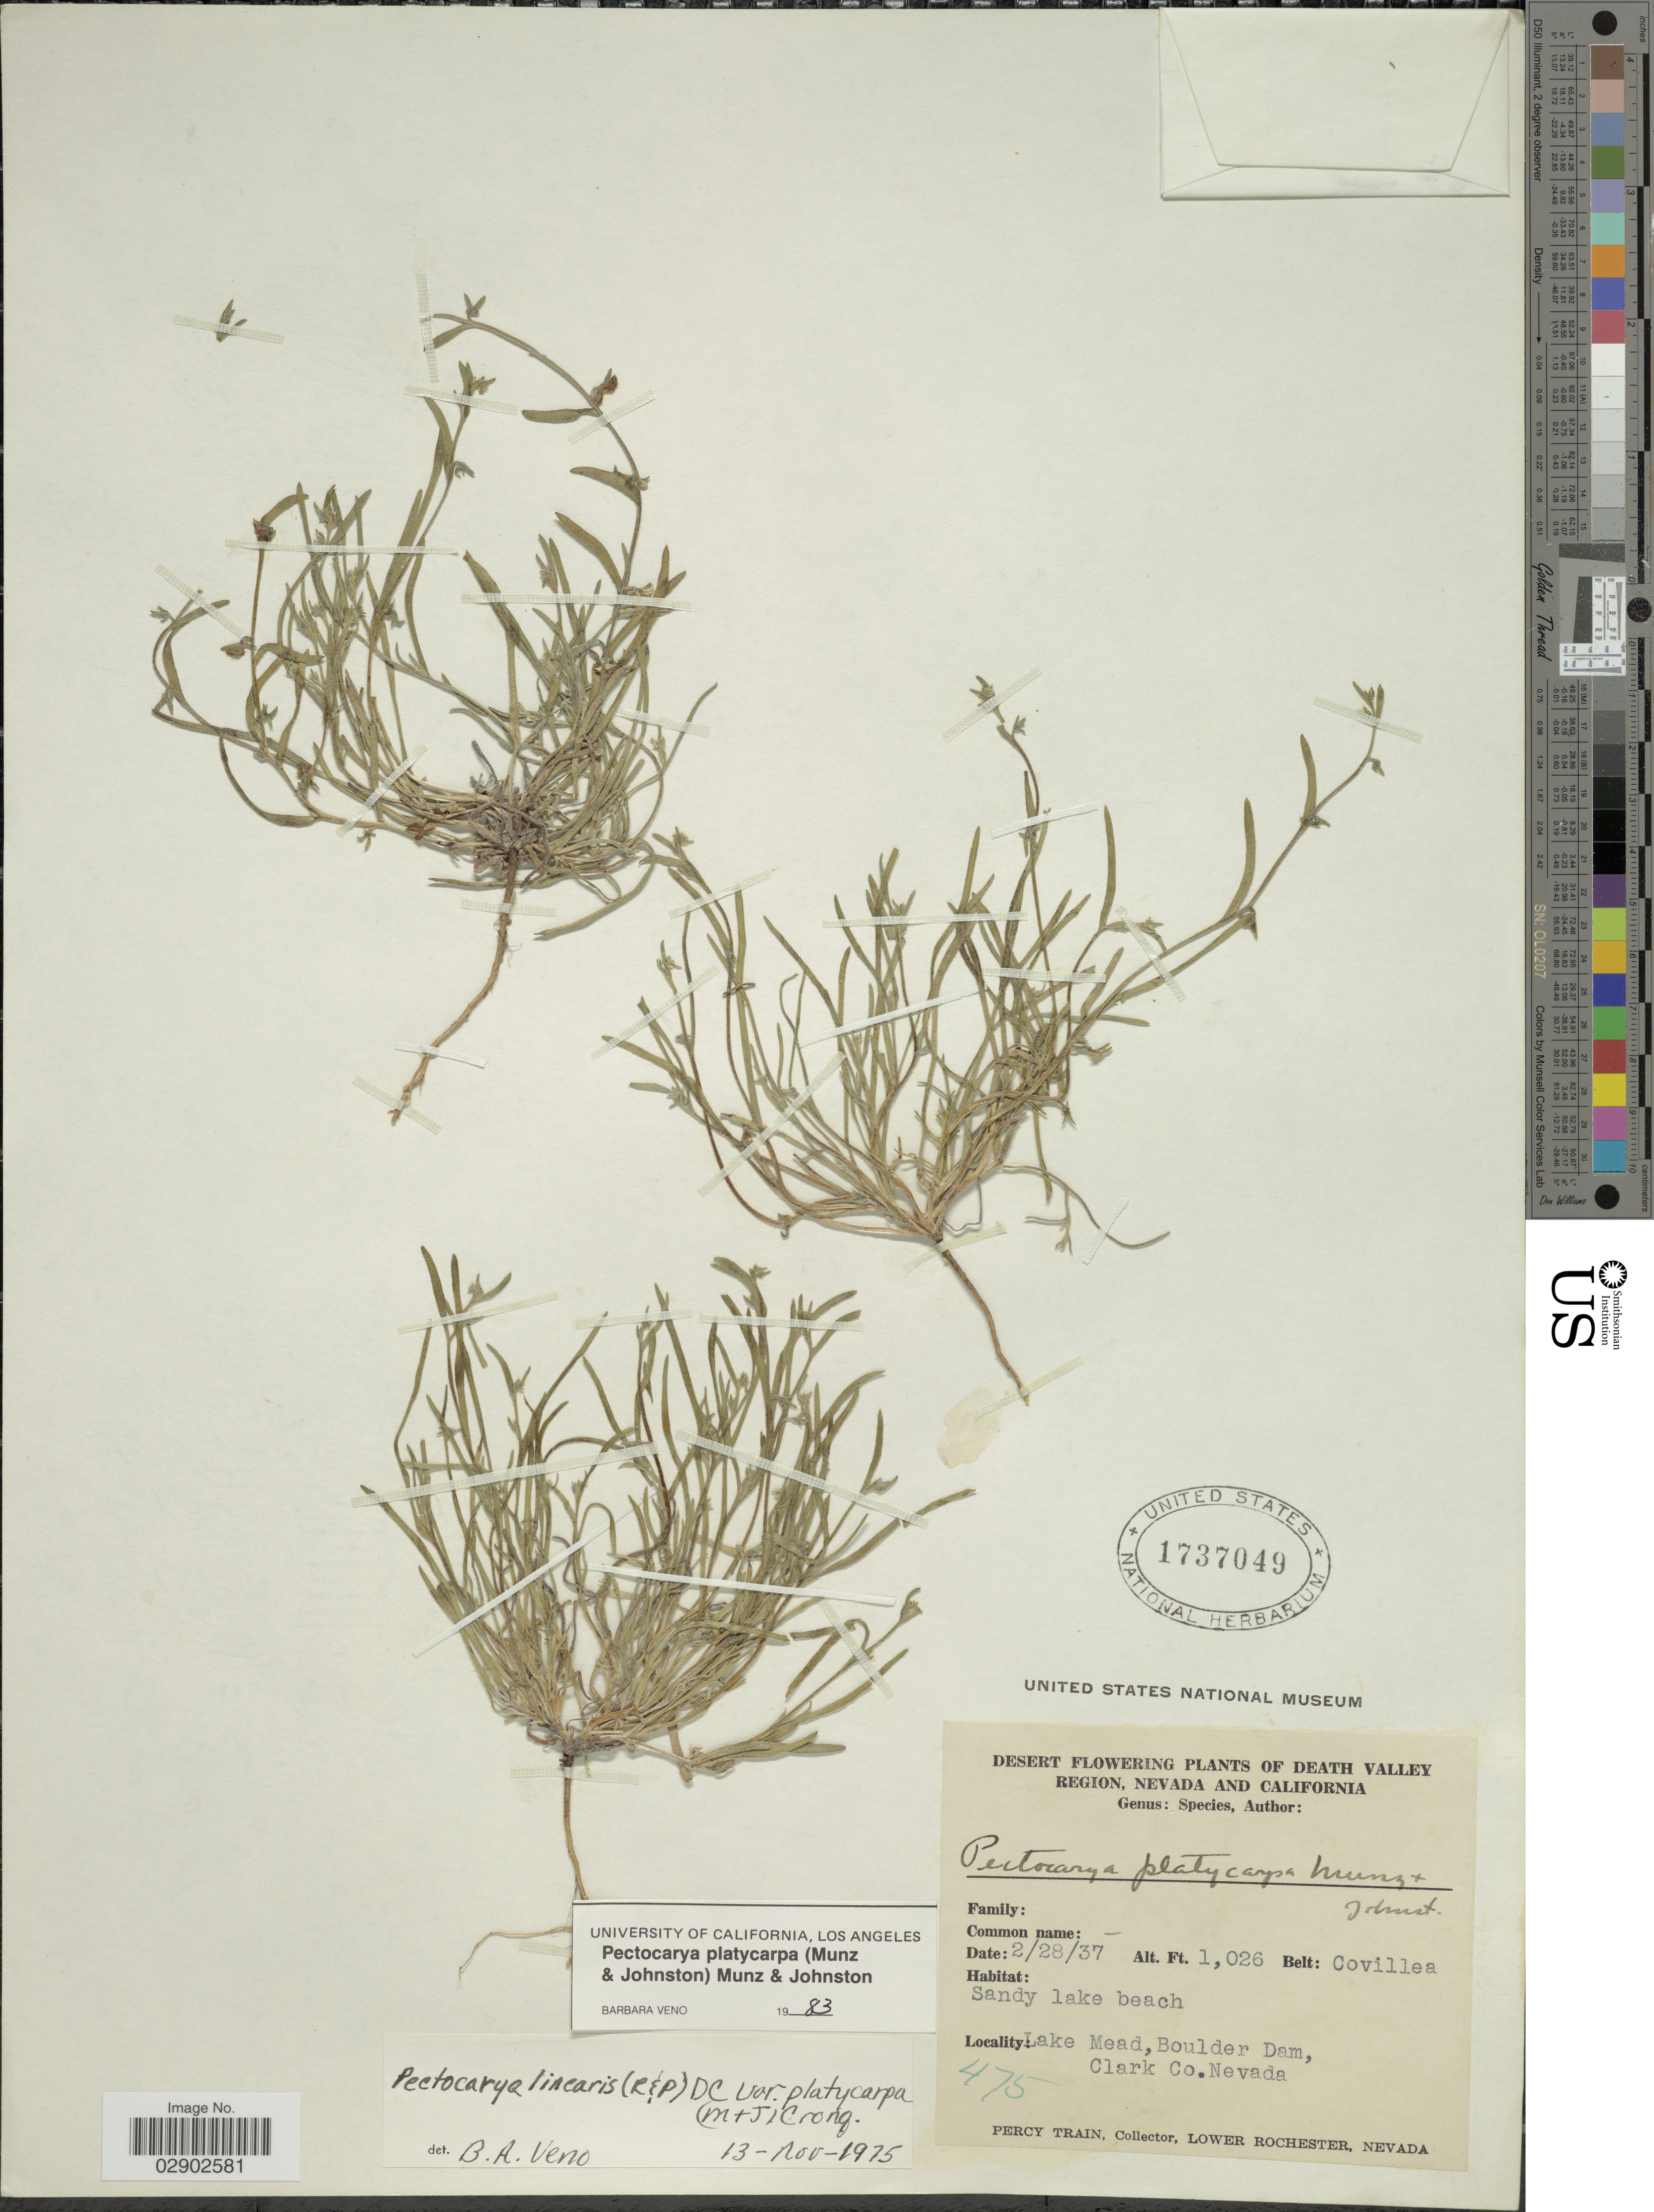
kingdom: Plantae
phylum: Tracheophyta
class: Magnoliopsida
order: Boraginales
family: Boraginaceae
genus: Pectocarya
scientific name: Pectocarya linearis var. platycarpa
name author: (Munz & I.M. Johnst.) Cronq.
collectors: P. Train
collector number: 475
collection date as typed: Transcribed d/m/y: 28/2/37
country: United States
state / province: Nevada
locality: Lake Mead, Boulder Dam, Clark Co.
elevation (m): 313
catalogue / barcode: US 1737049